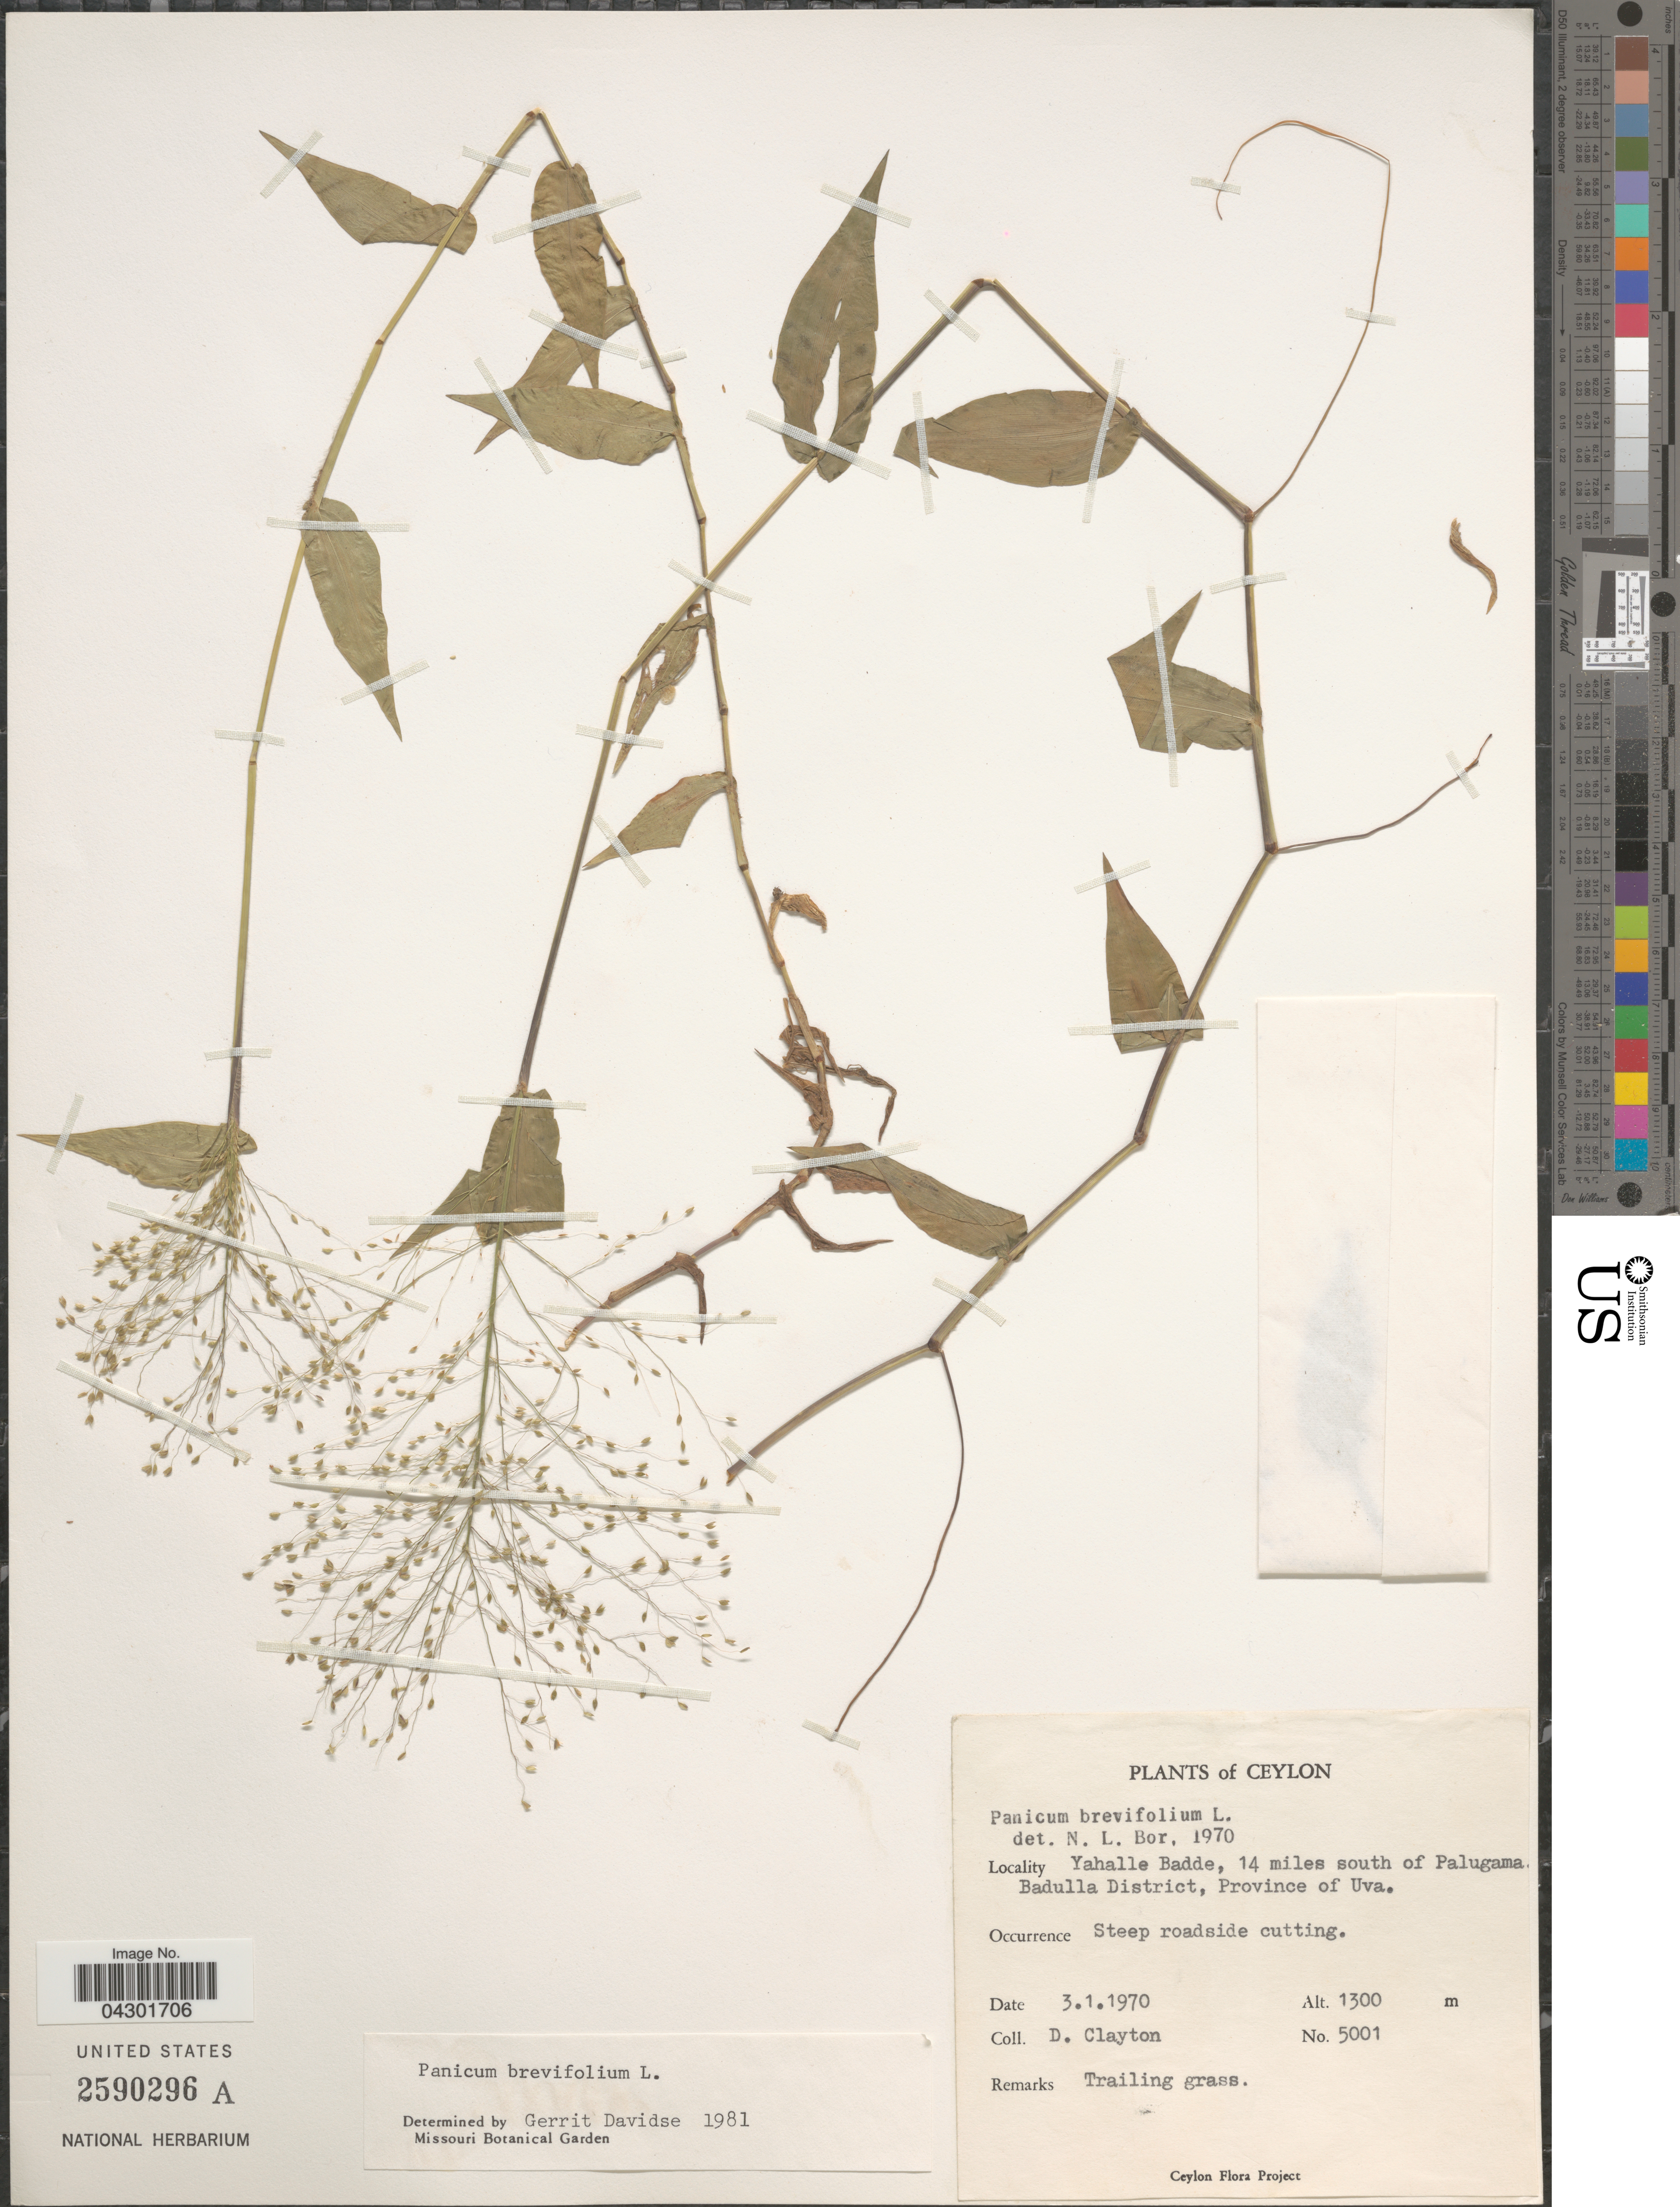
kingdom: Plantae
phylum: Tracheophyta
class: Liliopsida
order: Poales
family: Poaceae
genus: Panicum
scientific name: Panicum brevifolium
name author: L.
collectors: D. Clayton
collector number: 5001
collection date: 1970-01-03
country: Sri Lanka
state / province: Uva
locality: Ceylon. Yahalle Badde, 14 miles south of Palugama. Badulla District. Steep roadside cutting.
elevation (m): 1300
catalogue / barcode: US 2590296A